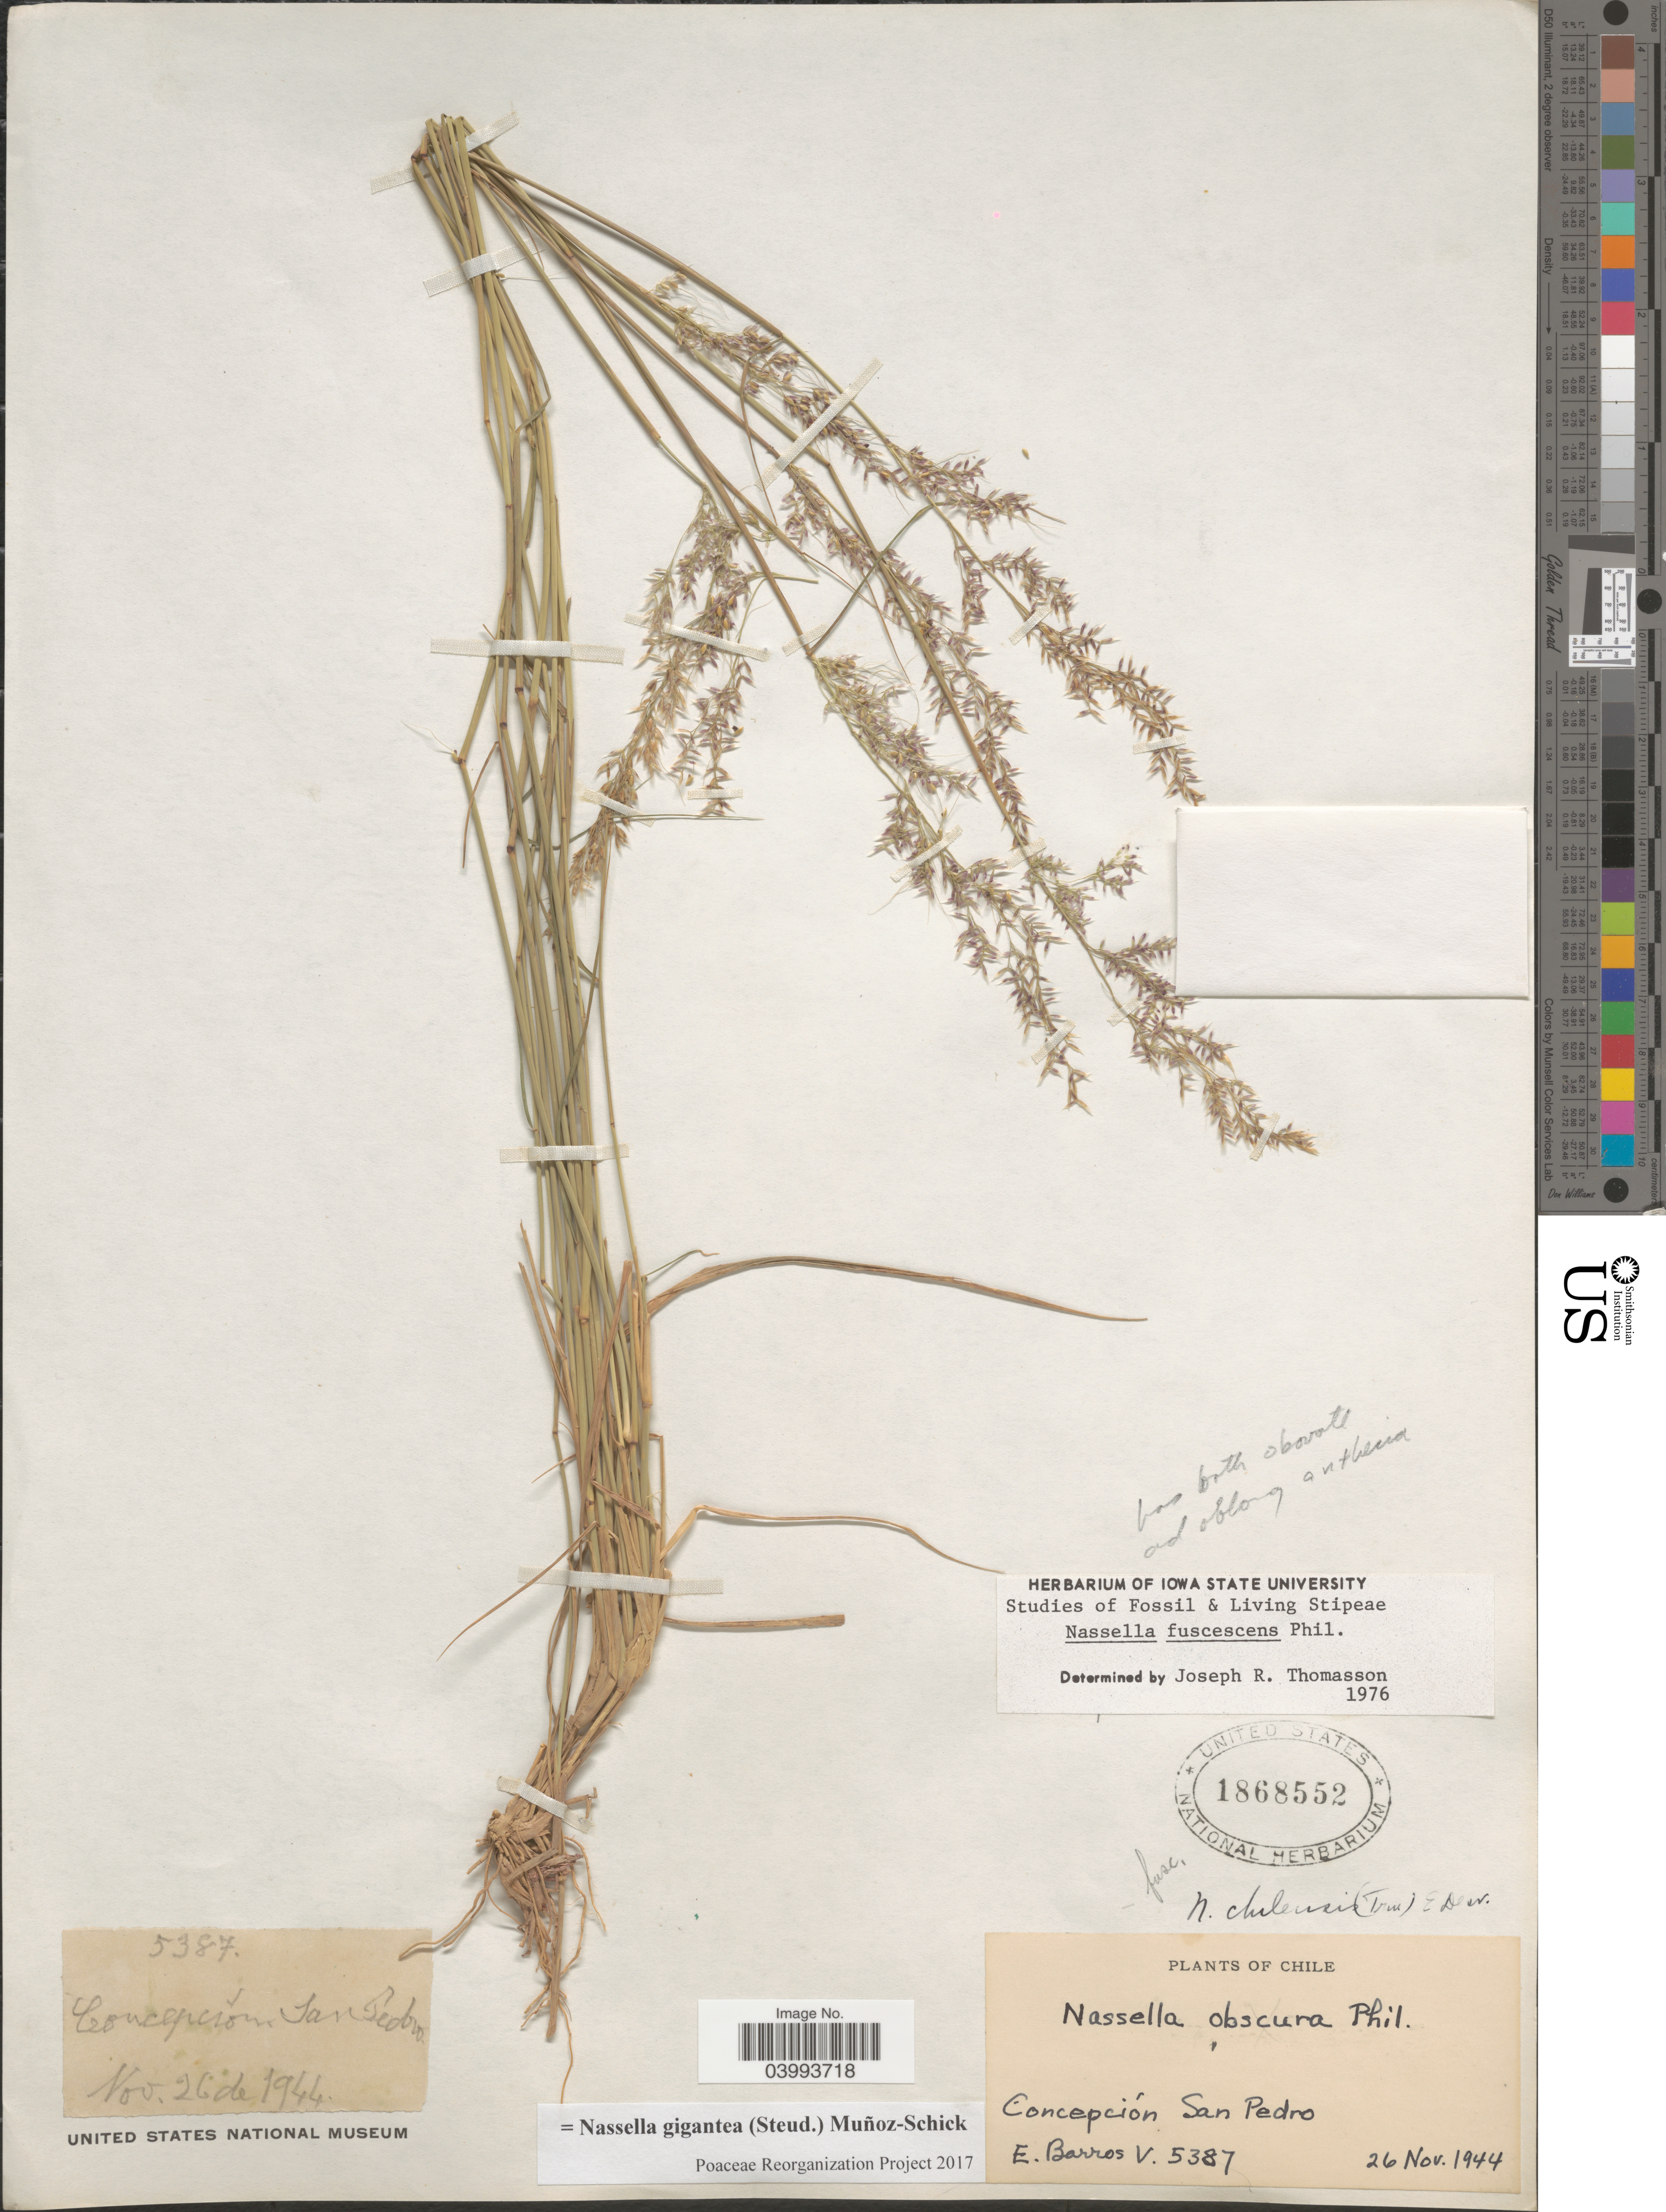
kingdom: Plantae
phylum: Tracheophyta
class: Liliopsida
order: Poales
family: Poaceae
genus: Nassella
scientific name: Nassella gigantea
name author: (Steud.) Muñoz-Schick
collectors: E. Barros V.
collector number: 5387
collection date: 1944-11-26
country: Chile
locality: Concepción San Pedro.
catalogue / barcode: US 1868552